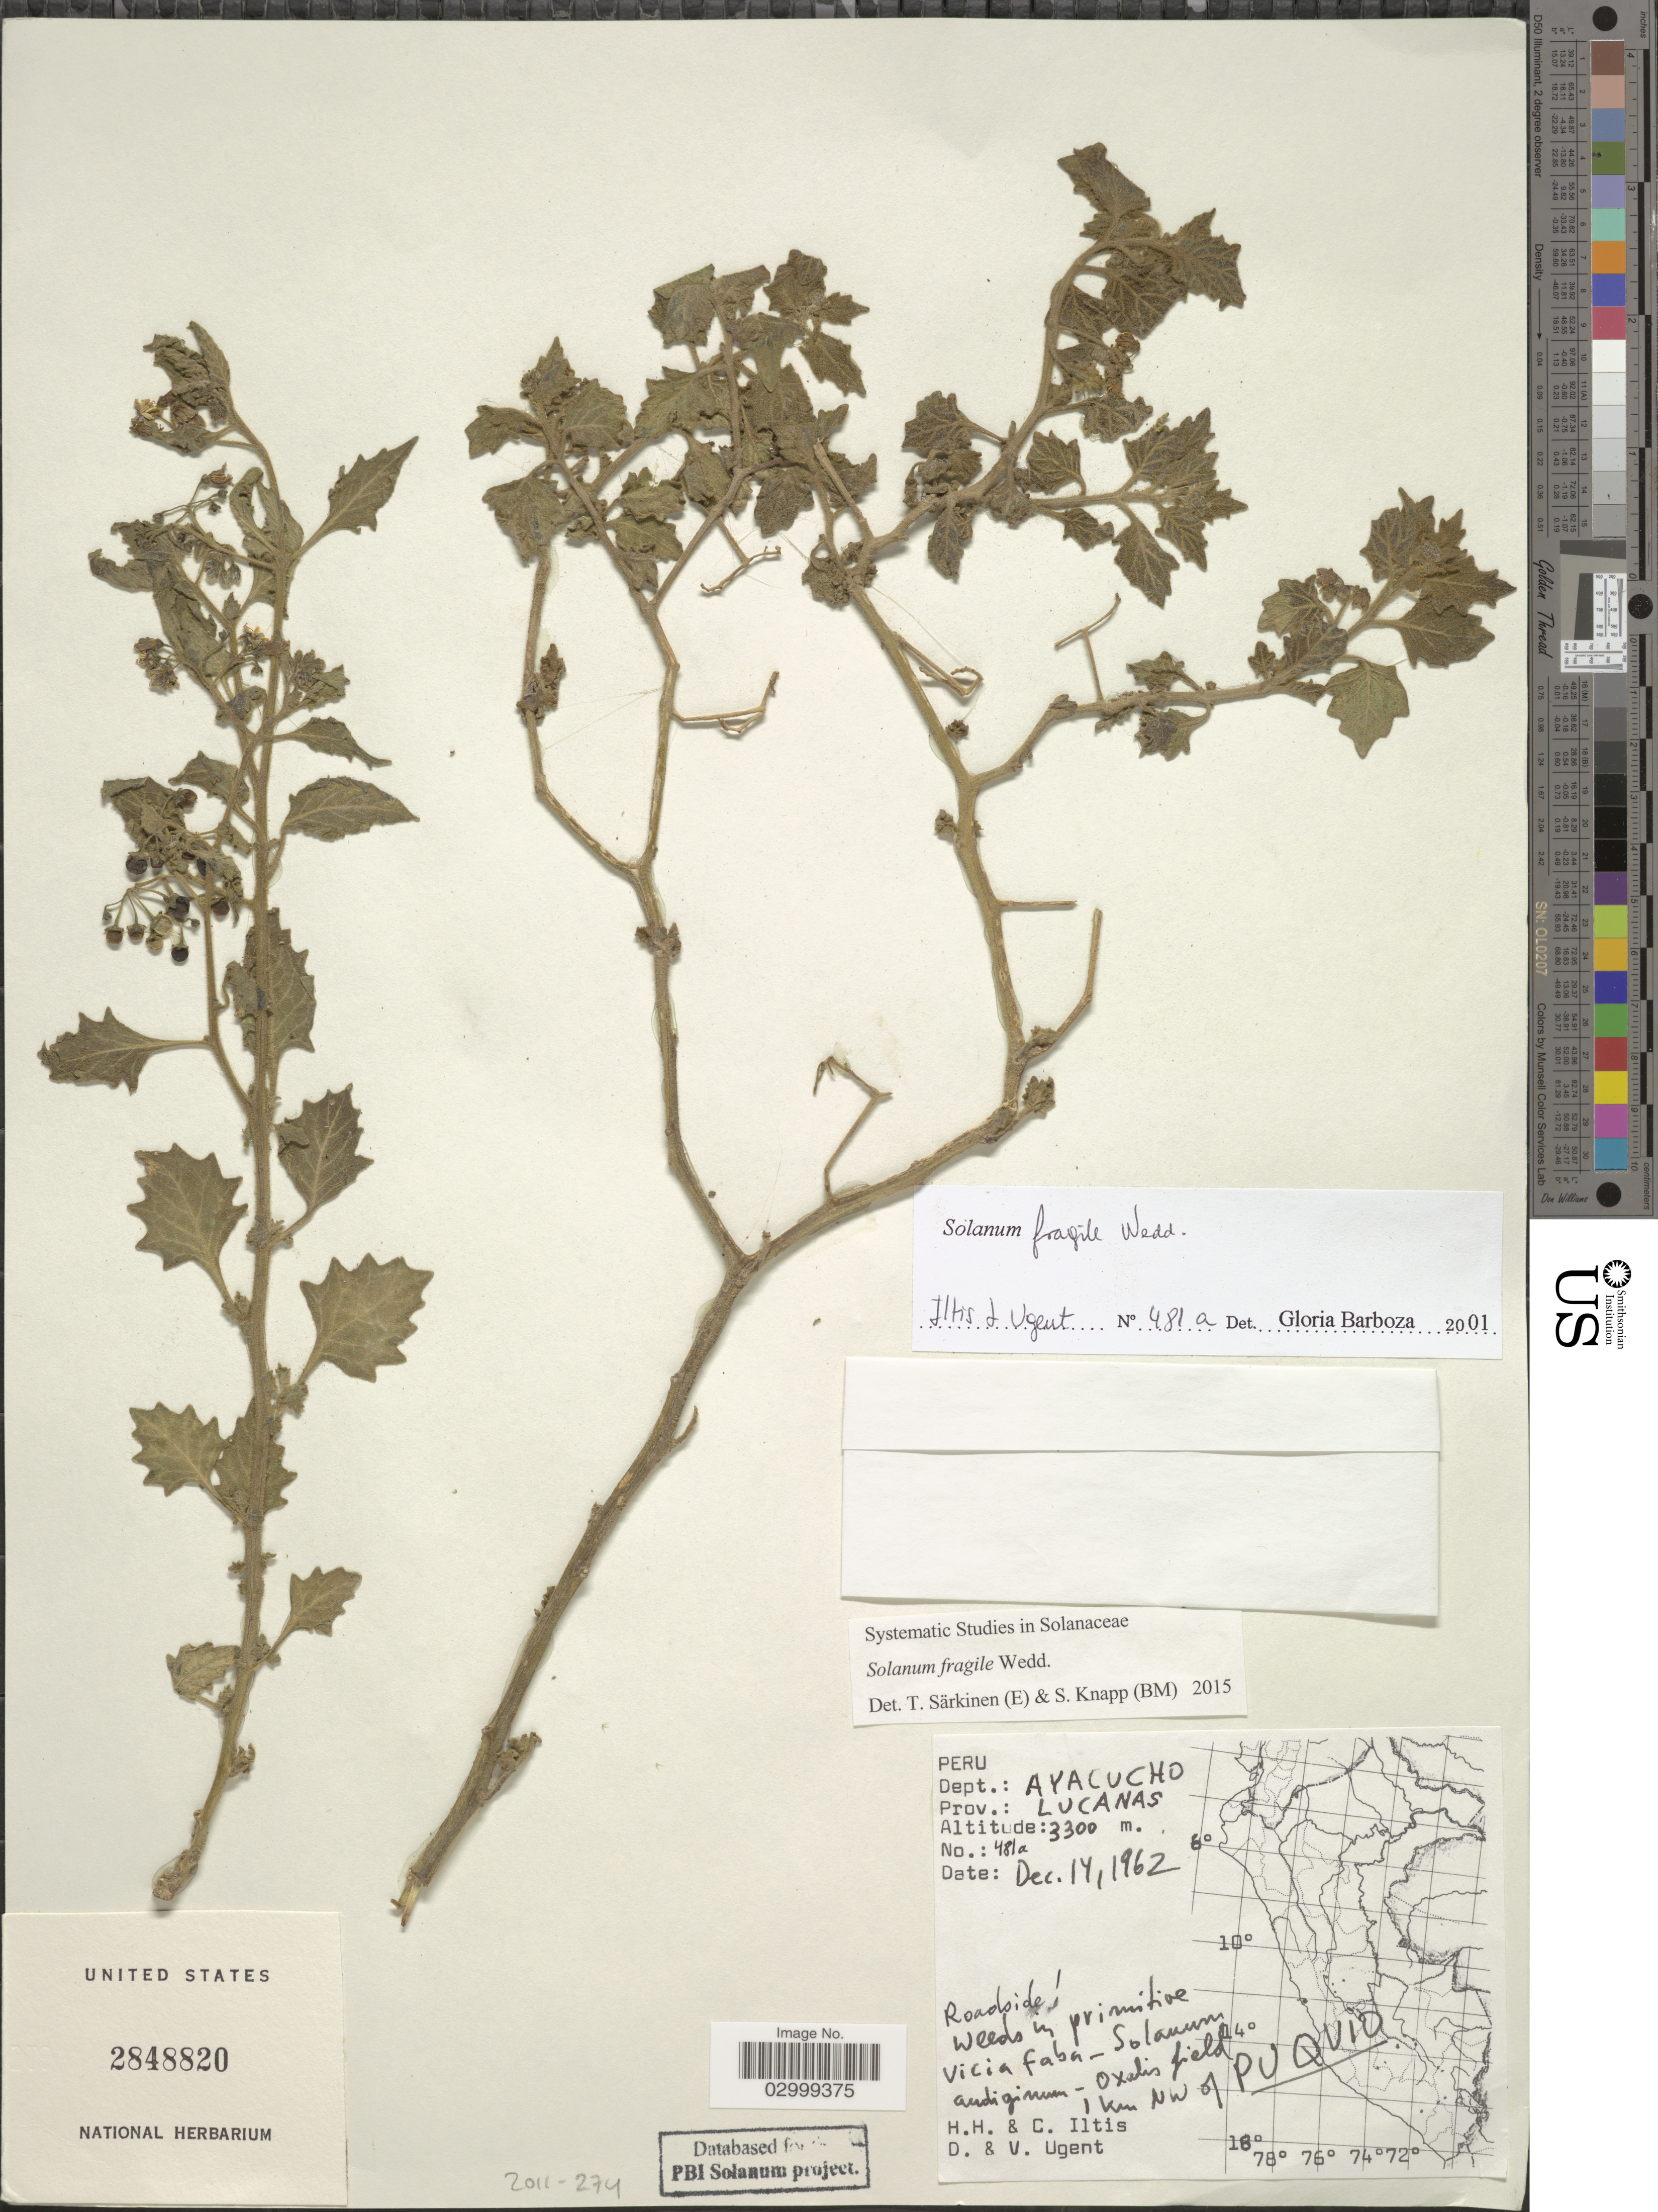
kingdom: Plantae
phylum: Tracheophyta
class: Magnoliopsida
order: Solanales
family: Solanaceae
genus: Solanum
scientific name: Solanum fragile C. Wright ex Griseb., nom. illeg.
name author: C. Wright ex Griseb.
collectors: H. H. Iltis, C. M Iltis, D. Ugent & V. Ugent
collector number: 481a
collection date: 1962-12-14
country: Peru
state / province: Ayacucho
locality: Dept.: Ayacucho, Prov.: Lucanas, roadside, 1 km NW of Puqvio.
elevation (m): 3300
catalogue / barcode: US 2848820